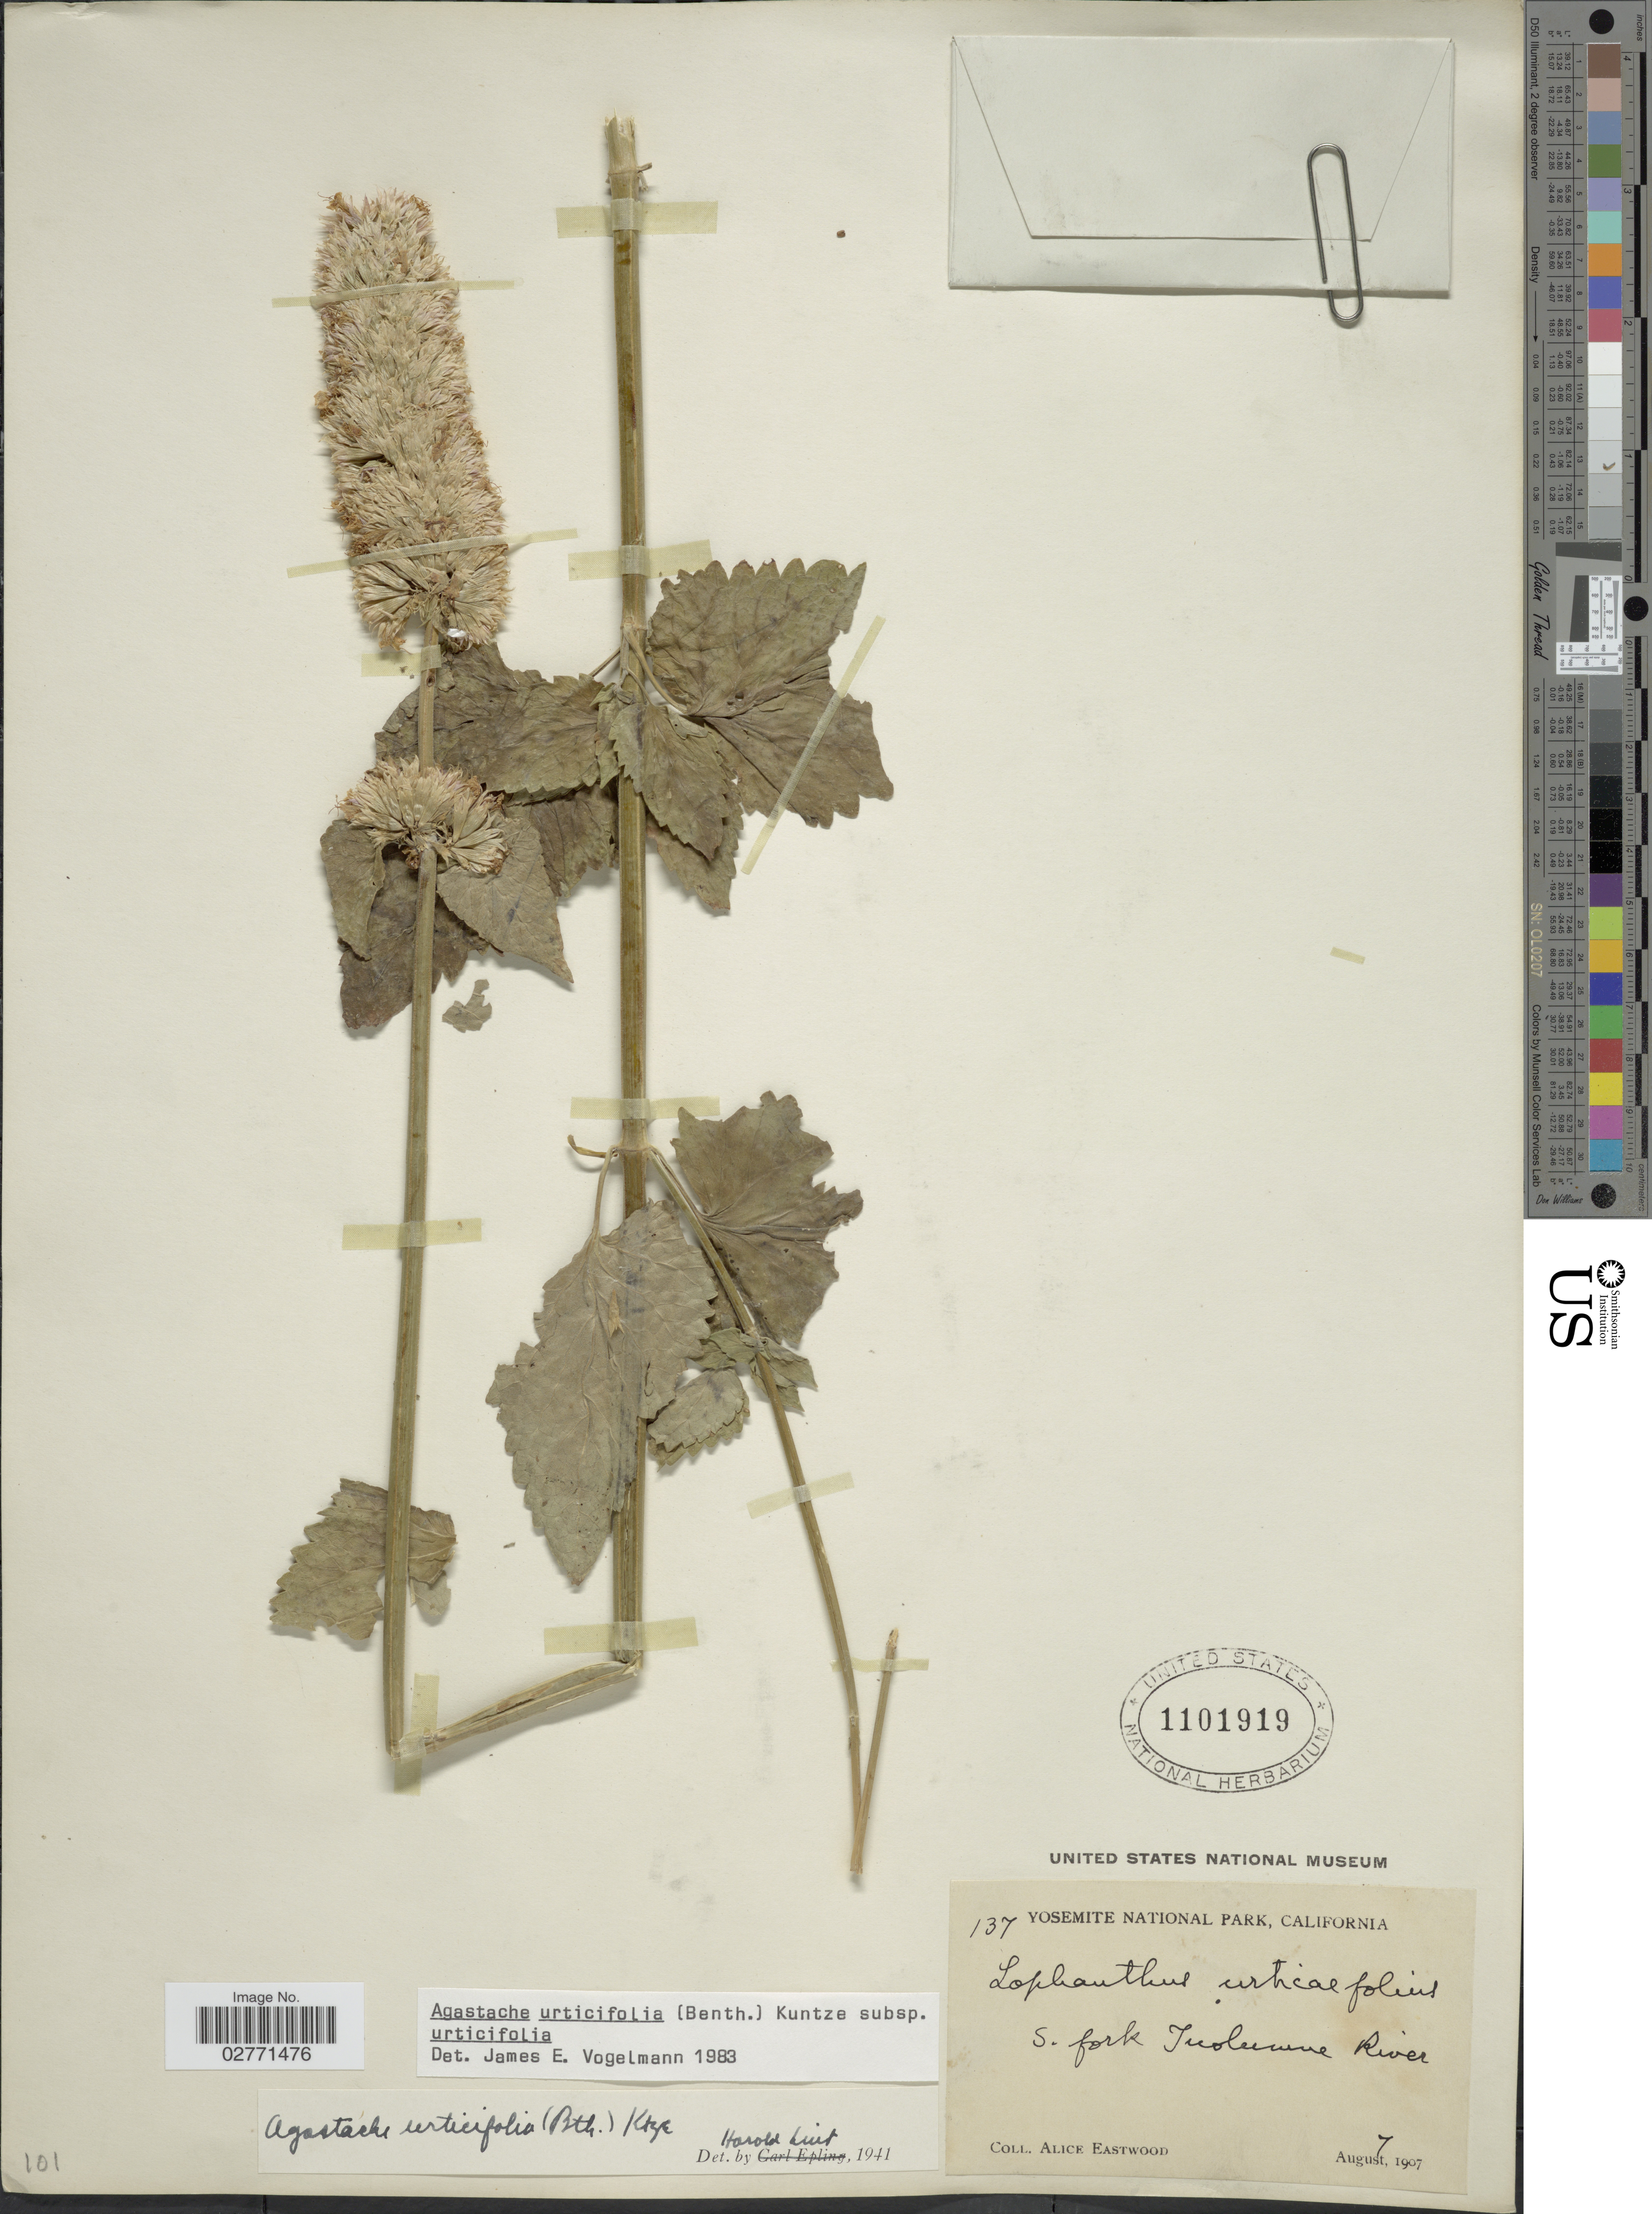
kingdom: Plantae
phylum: Tracheophyta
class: Magnoliopsida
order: Lamiales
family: Lamiaceae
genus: Agastache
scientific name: Agastache urticifolia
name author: (Benth.) Kuntze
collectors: A. Eastwood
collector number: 137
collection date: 1907-08-07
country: United States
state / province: California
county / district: Tuolumne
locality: Yosemite National Park. S. fork Tuolumne River.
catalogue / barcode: US 1101919